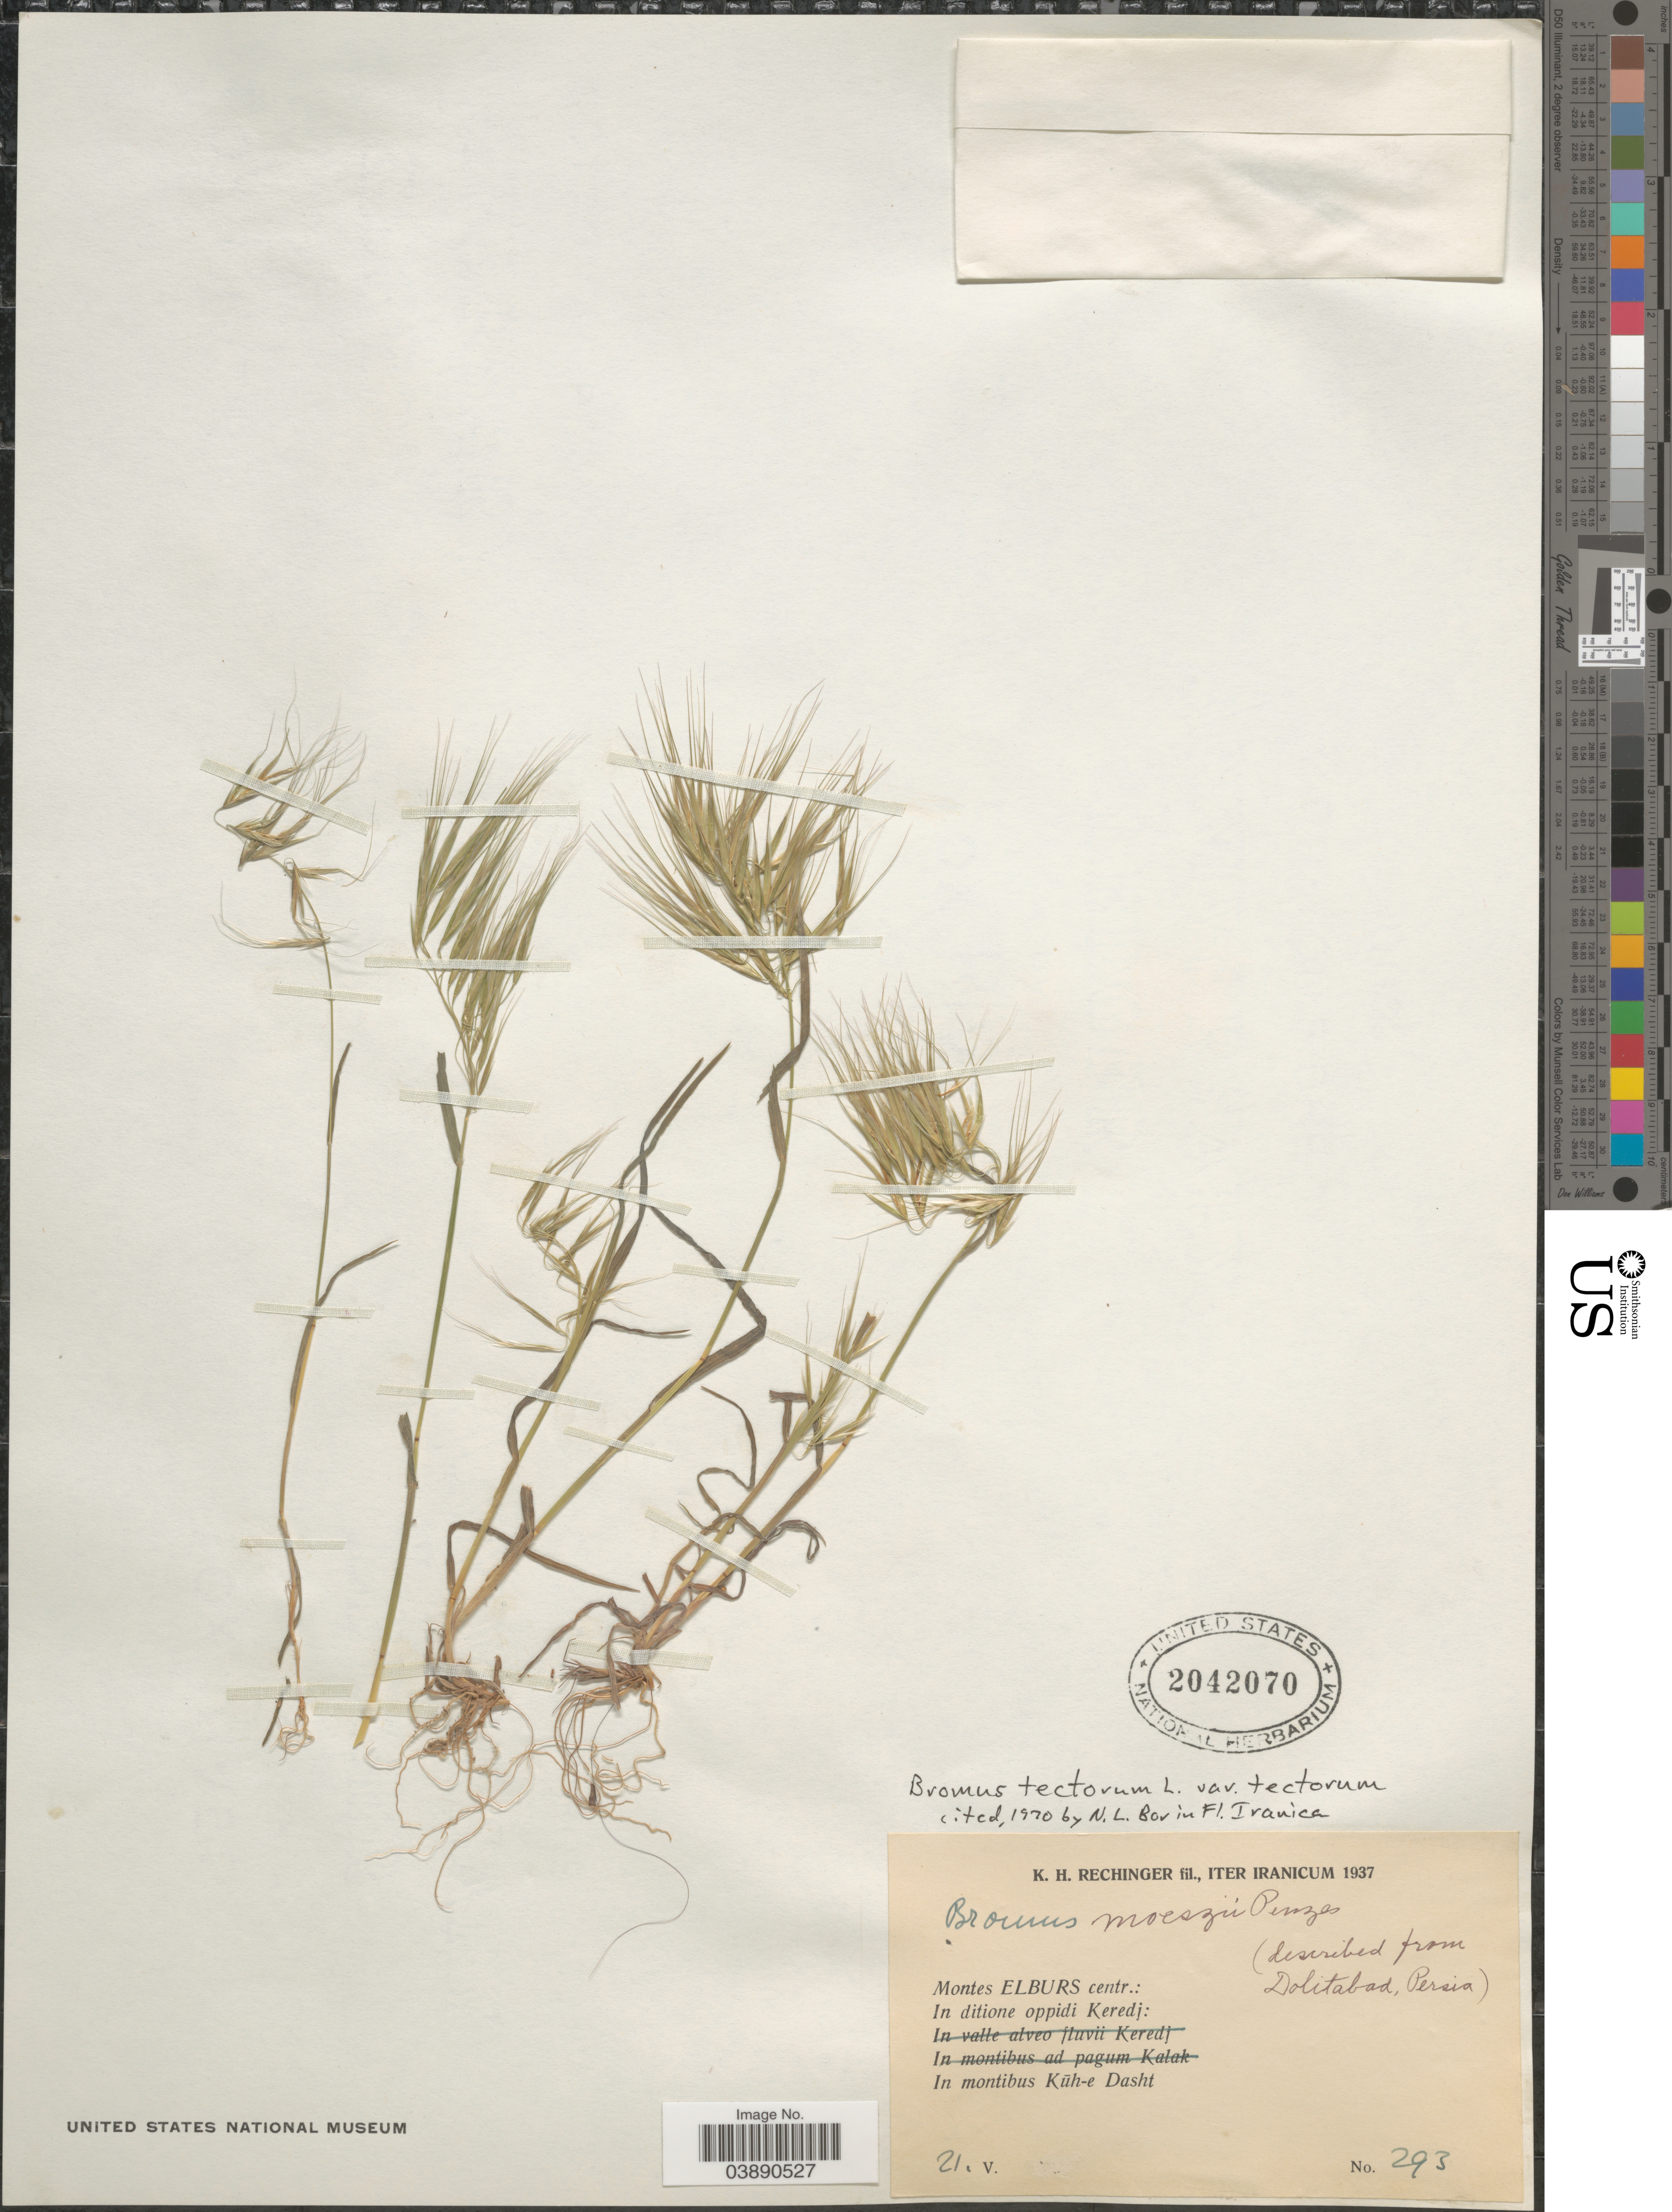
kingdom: Plantae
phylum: Tracheophyta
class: Liliopsida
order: Poales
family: Poaceae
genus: Bromus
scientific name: Bromus tectorum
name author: L.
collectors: K. H. Rechinger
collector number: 293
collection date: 1937-05-21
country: Iran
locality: Iter Iranicum 1937. Montes Elburs centr.: In ditione oppidi Keredj: In montibus Kūh-e Dasht.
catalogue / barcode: US 2042070